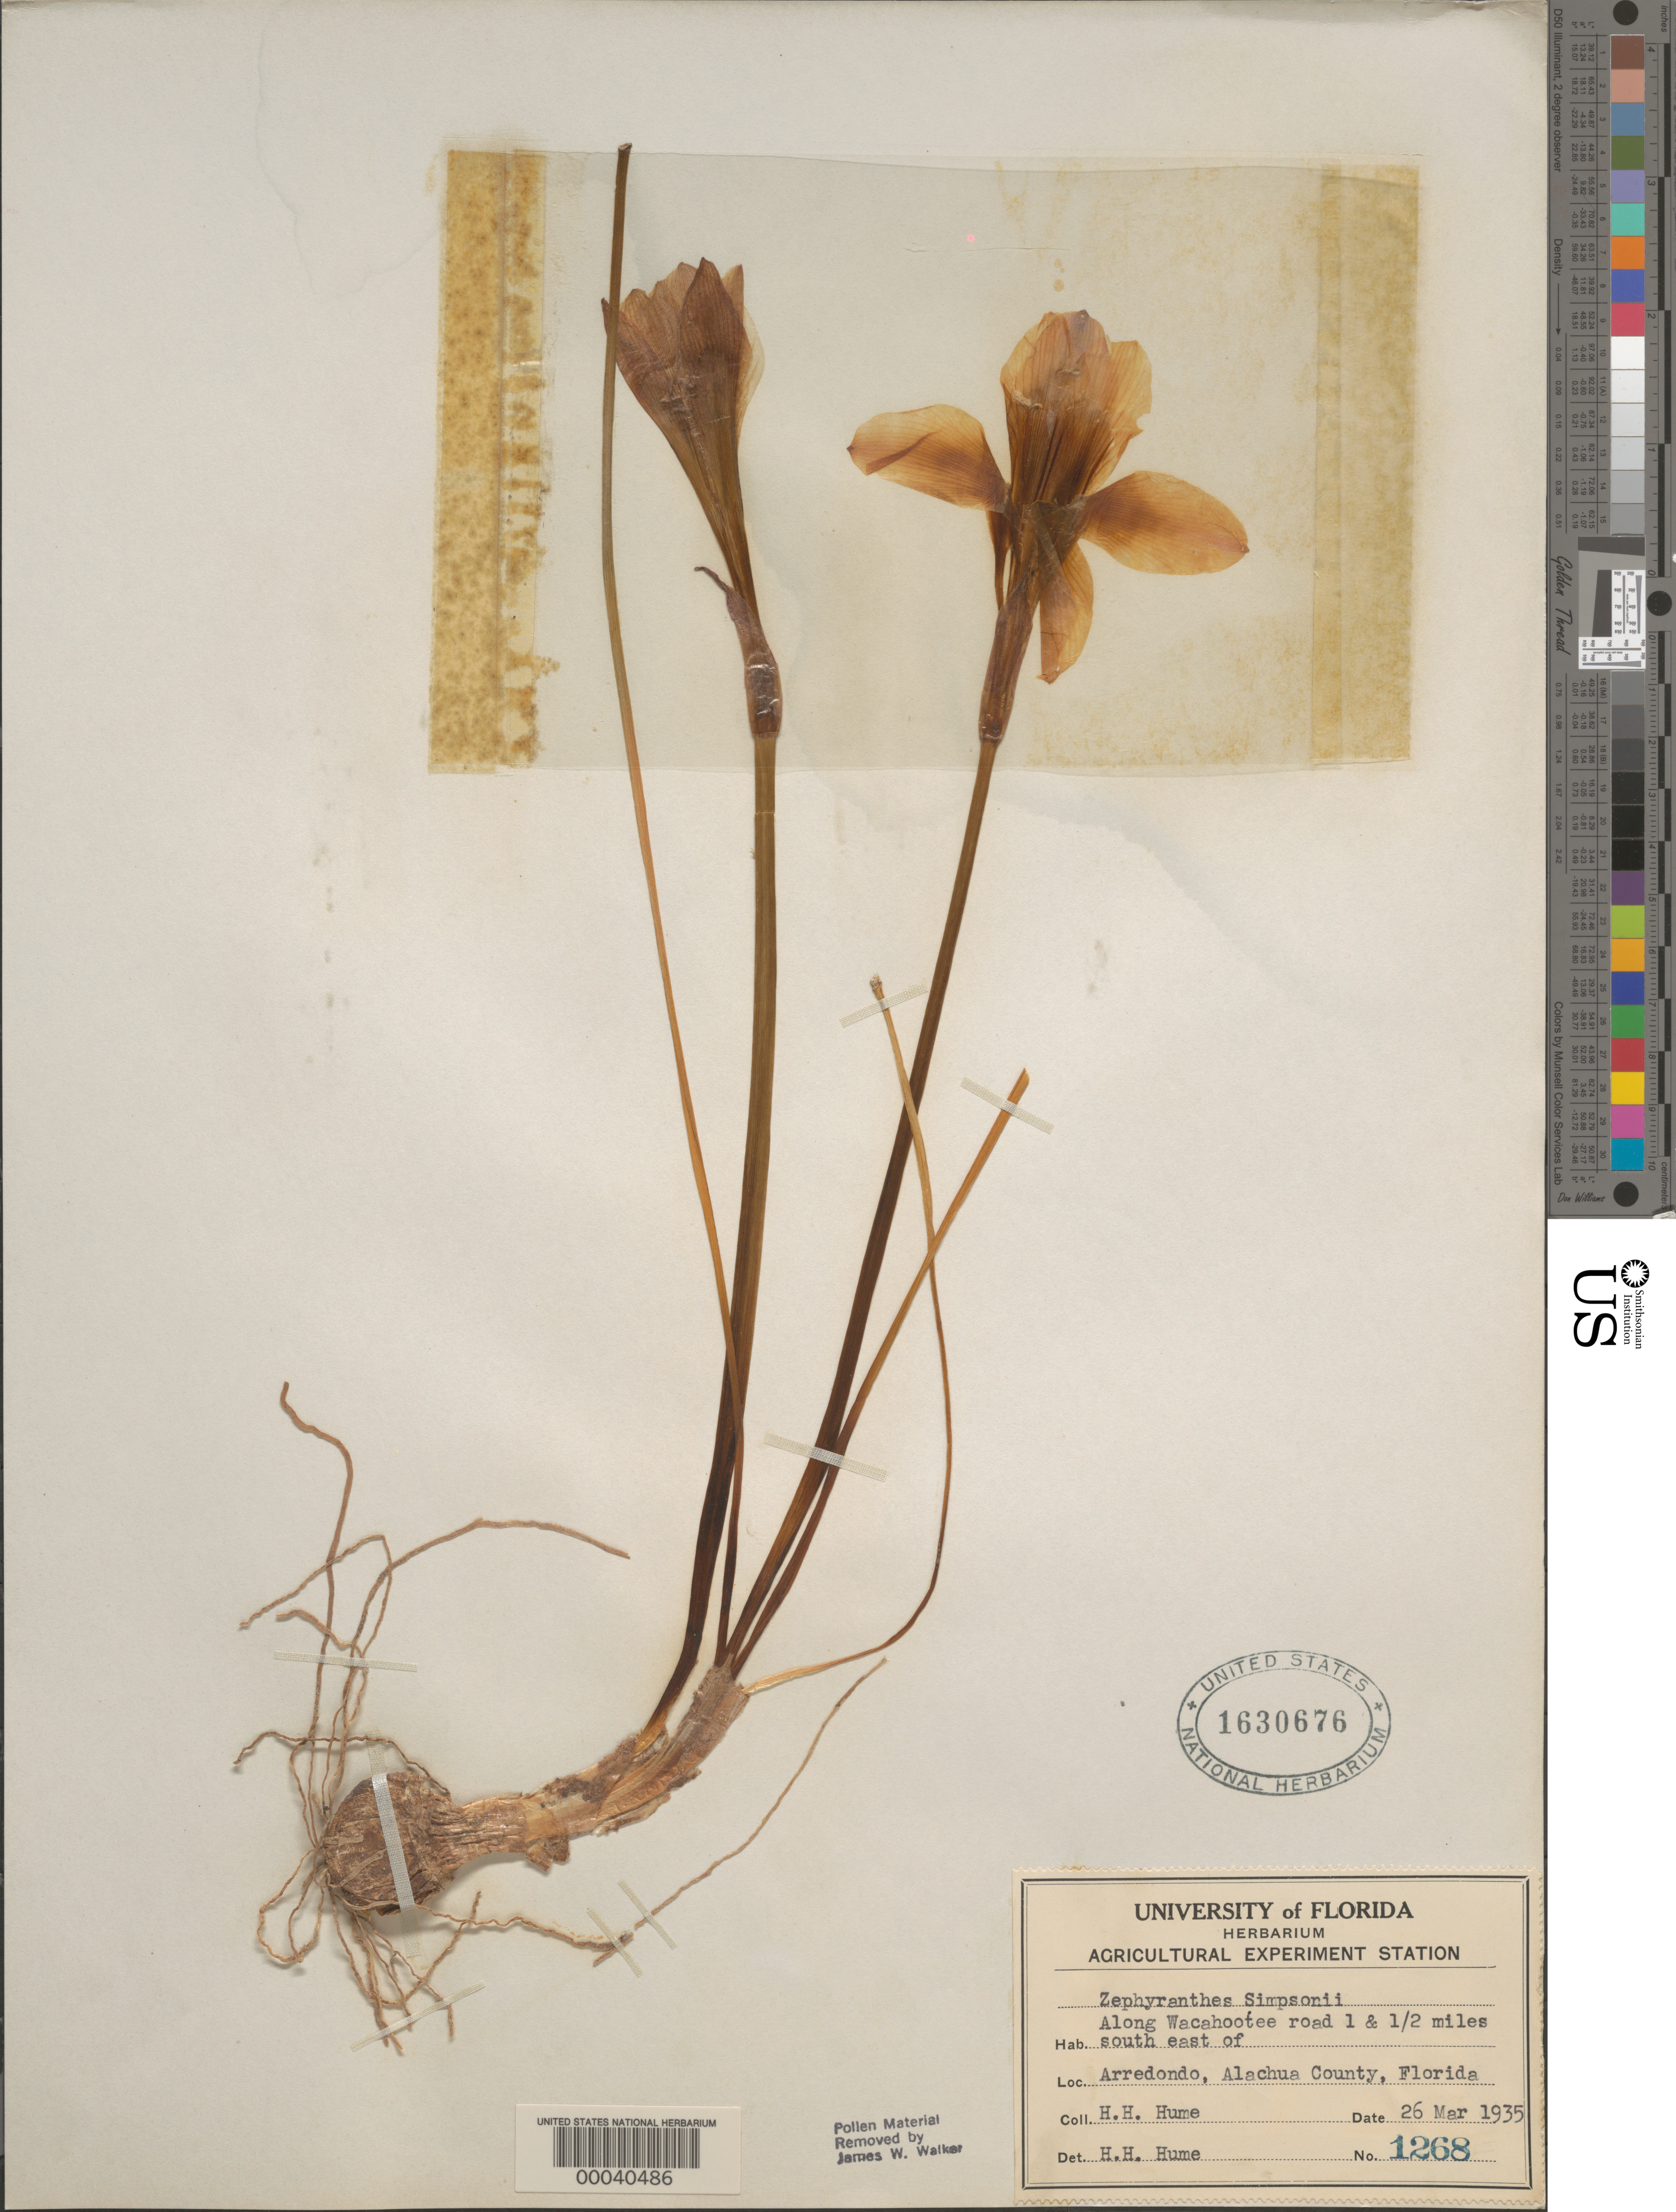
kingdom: Plantae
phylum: Tracheophyta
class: Liliopsida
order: Asparagales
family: Amaryllidaceae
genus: Zephyranthes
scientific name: Zephyranthes simpsonii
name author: Chapm.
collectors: H. Hume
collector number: Univ Of Fl Herb 1268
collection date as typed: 26 Mar 1935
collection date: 1935-03-26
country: United States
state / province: Florida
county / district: Alachua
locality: Along wacahootee rd. 1.5 mi. se of arredondo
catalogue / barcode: US 1630676